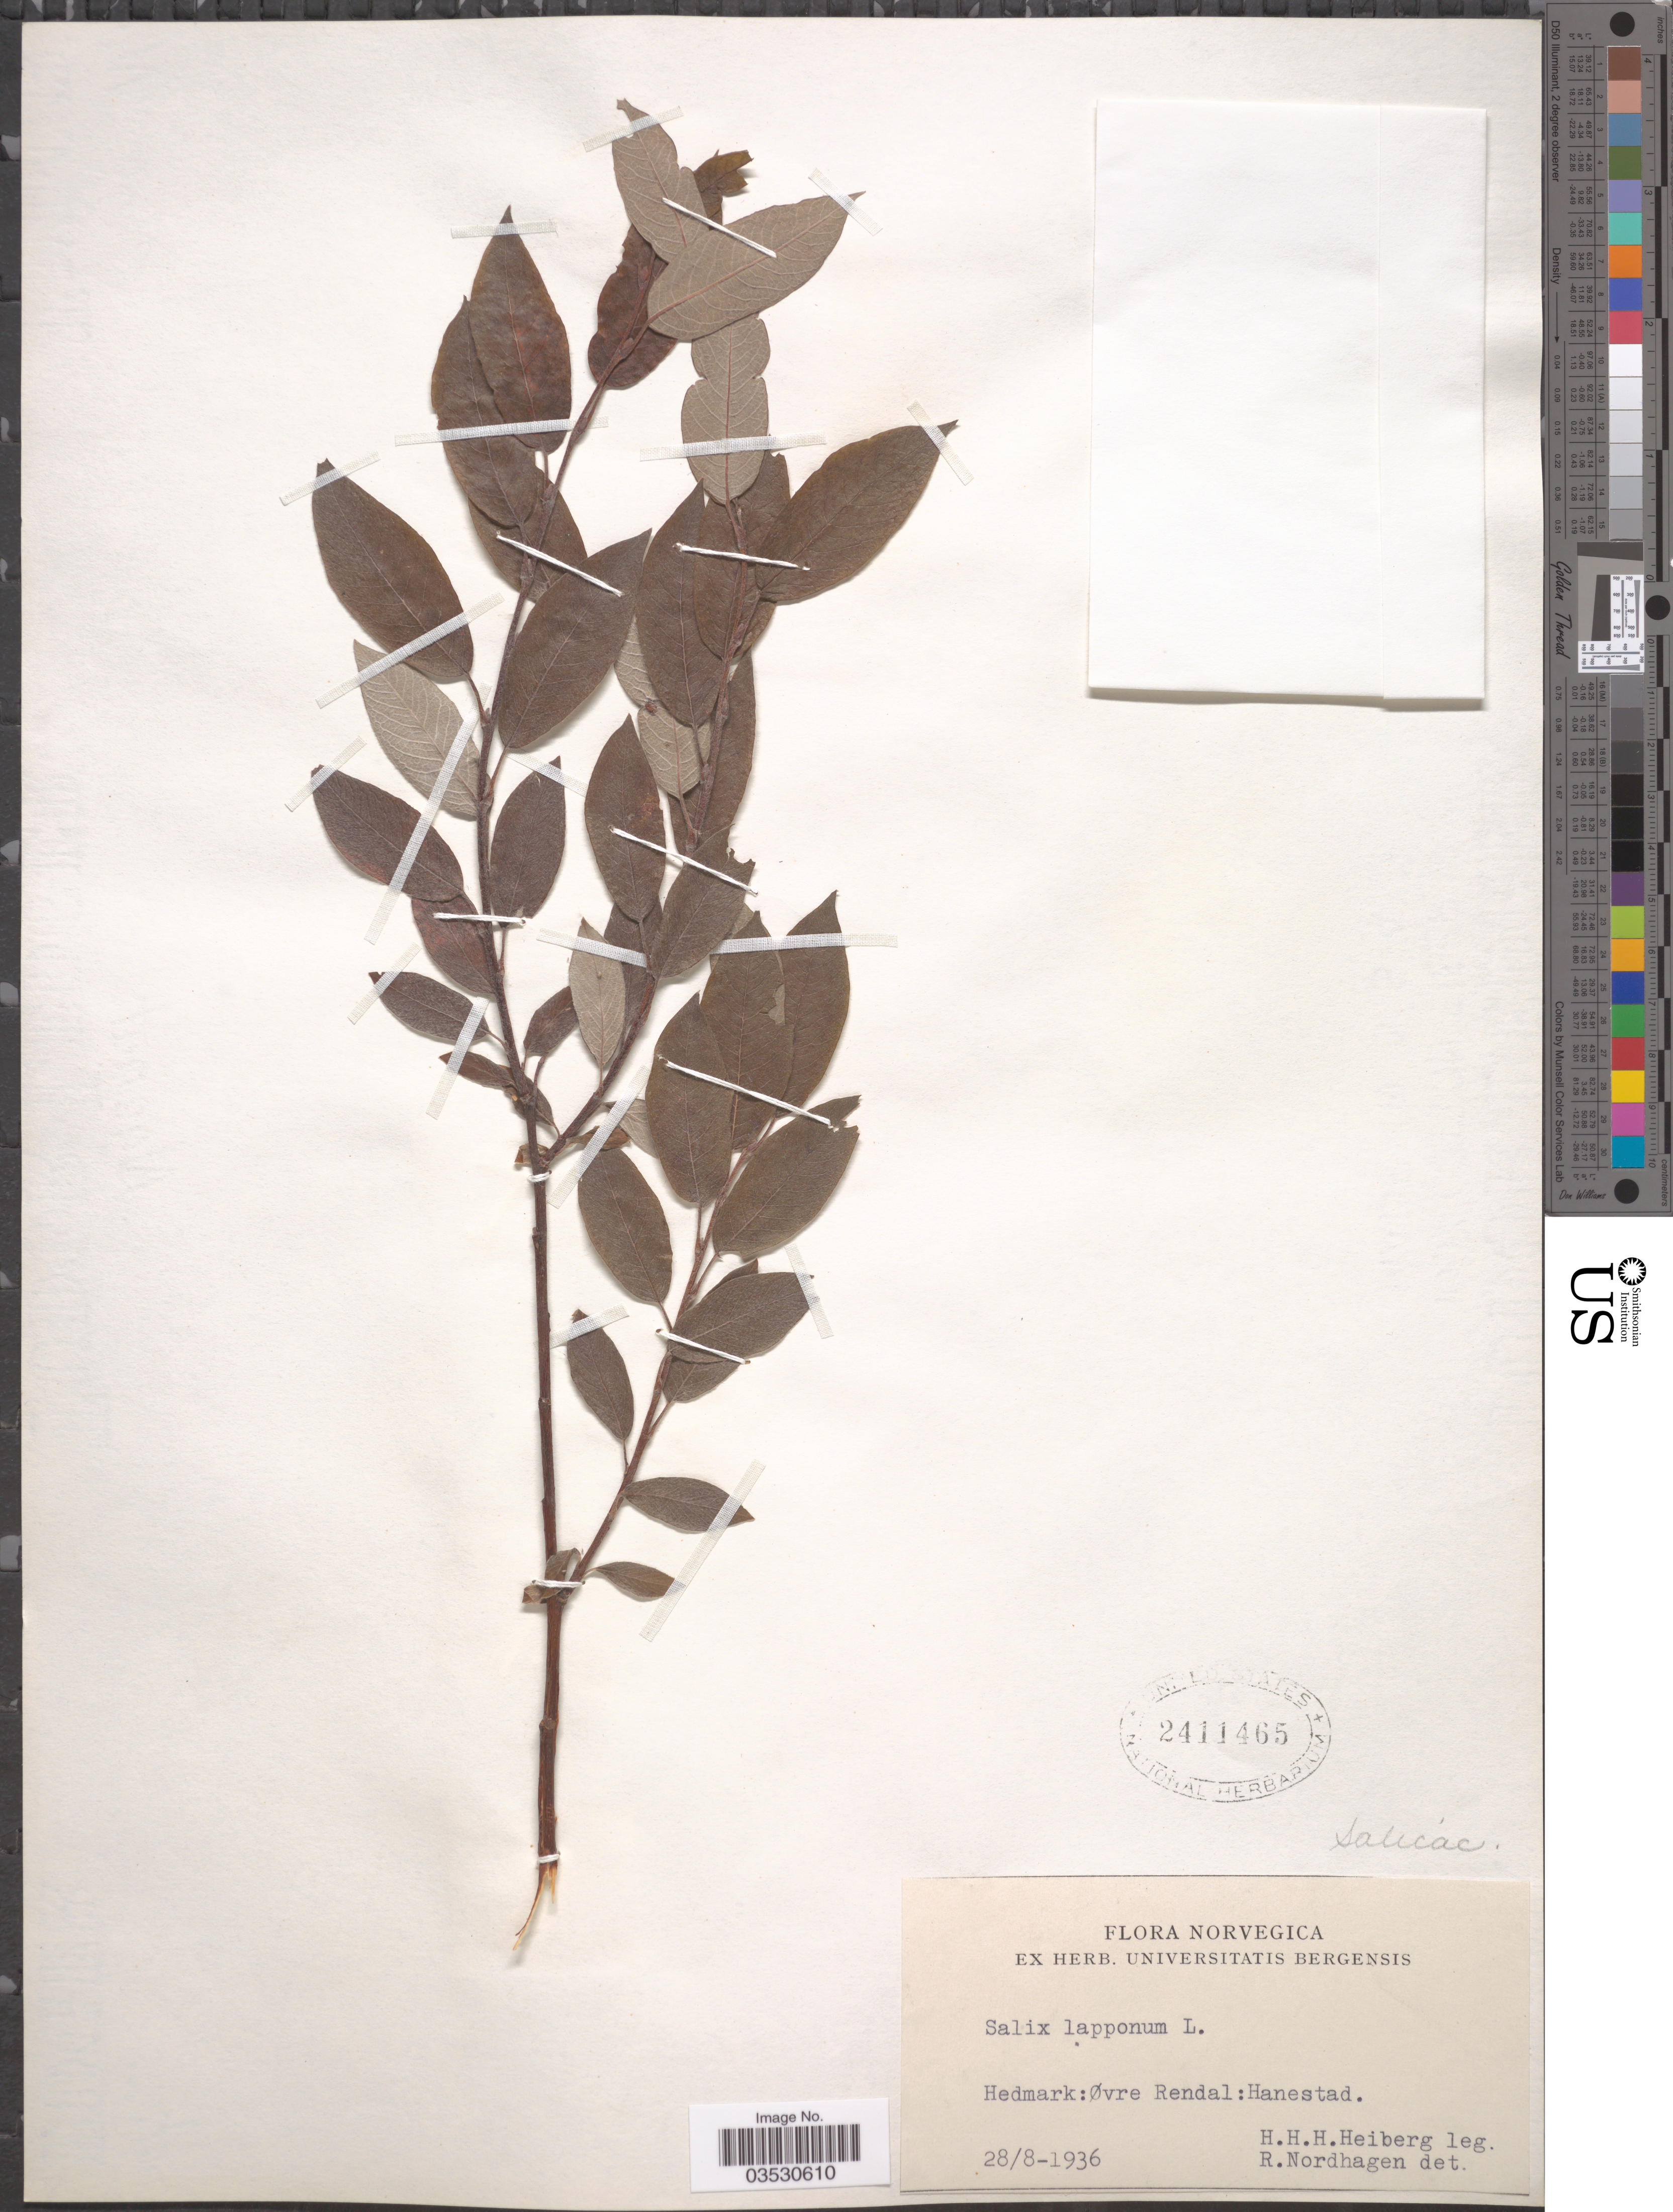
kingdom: Plantae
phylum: Tracheophyta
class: Magnoliopsida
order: Malpighiales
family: Salicaceae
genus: Salix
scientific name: Salix lapponum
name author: L.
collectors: H. Heiberg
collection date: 1936-08-28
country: Norway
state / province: Hedmark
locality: Norvegica. Hedmark: Øvre Rendal: Hanestad.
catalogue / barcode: US 2411465